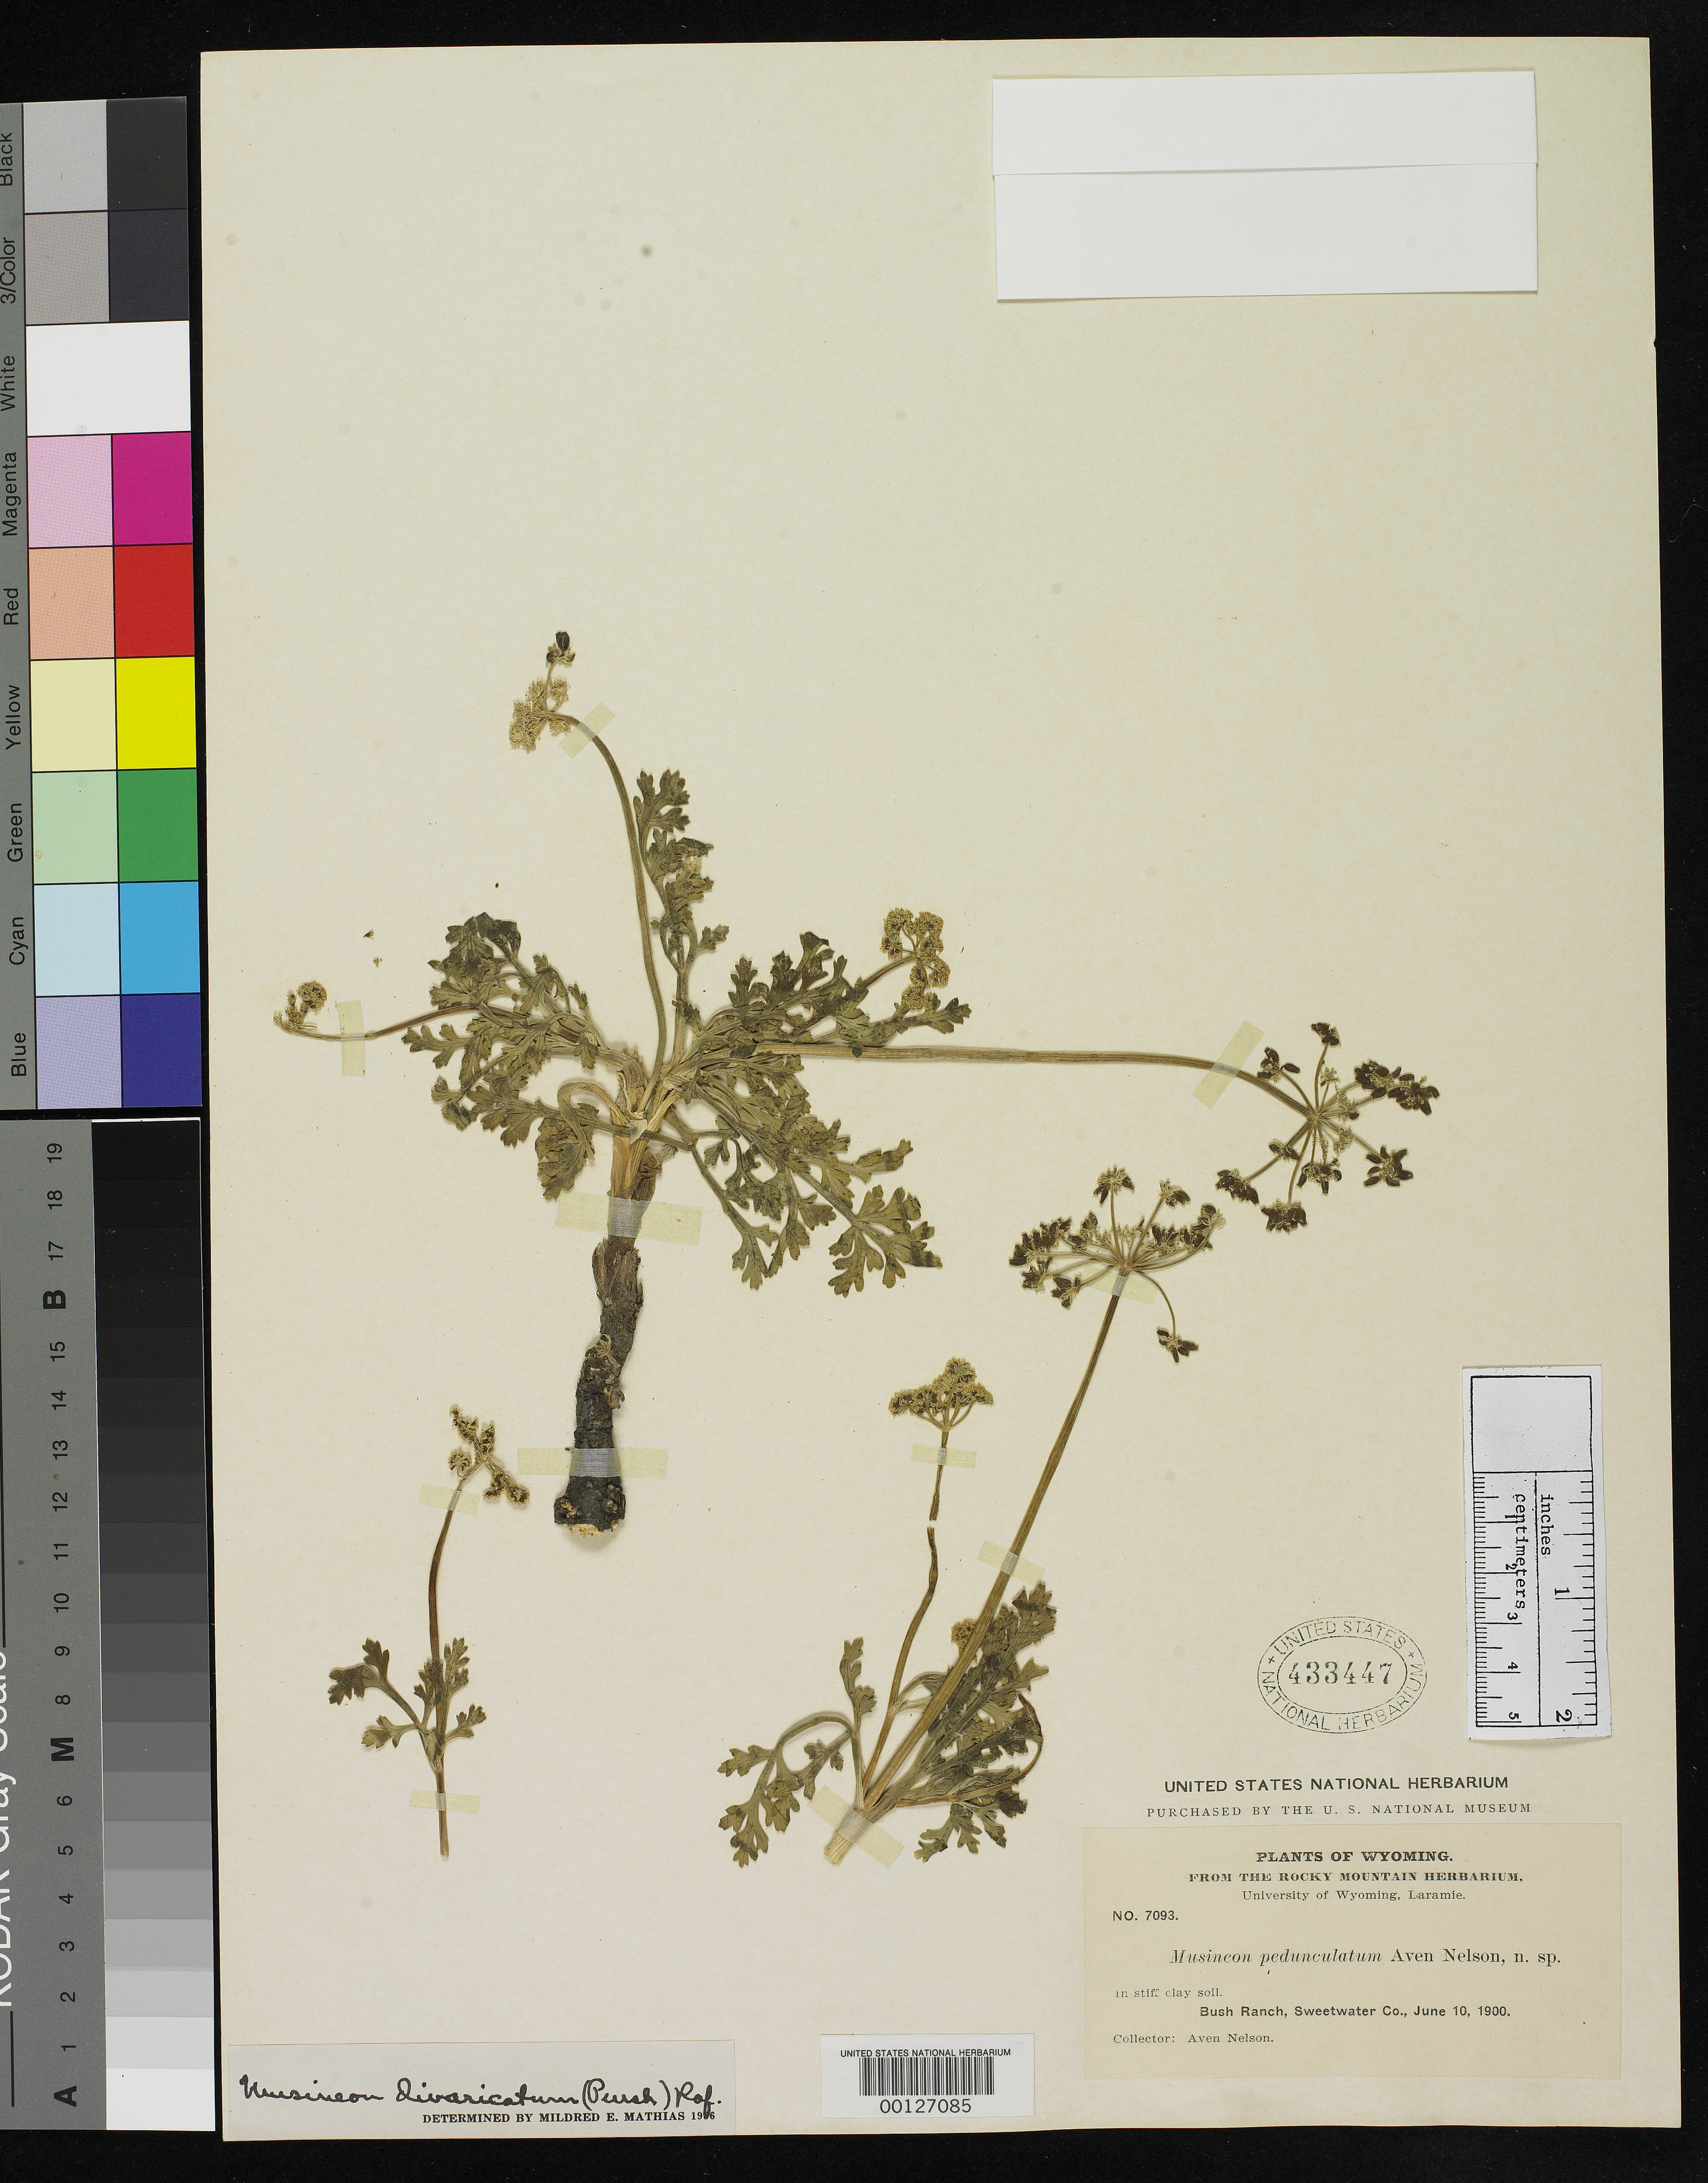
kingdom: Plantae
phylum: Tracheophyta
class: Magnoliopsida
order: Apiales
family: Apiaceae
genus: Musineon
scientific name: Musineon pedunculatum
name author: A. Nelson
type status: Isotype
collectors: A. Nelson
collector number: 7093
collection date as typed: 10 Jun 1900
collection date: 1900-06-10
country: United States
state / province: Wyoming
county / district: Sweetwater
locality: Bush Ranch, near Steamboat Mt.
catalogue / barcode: US 433447